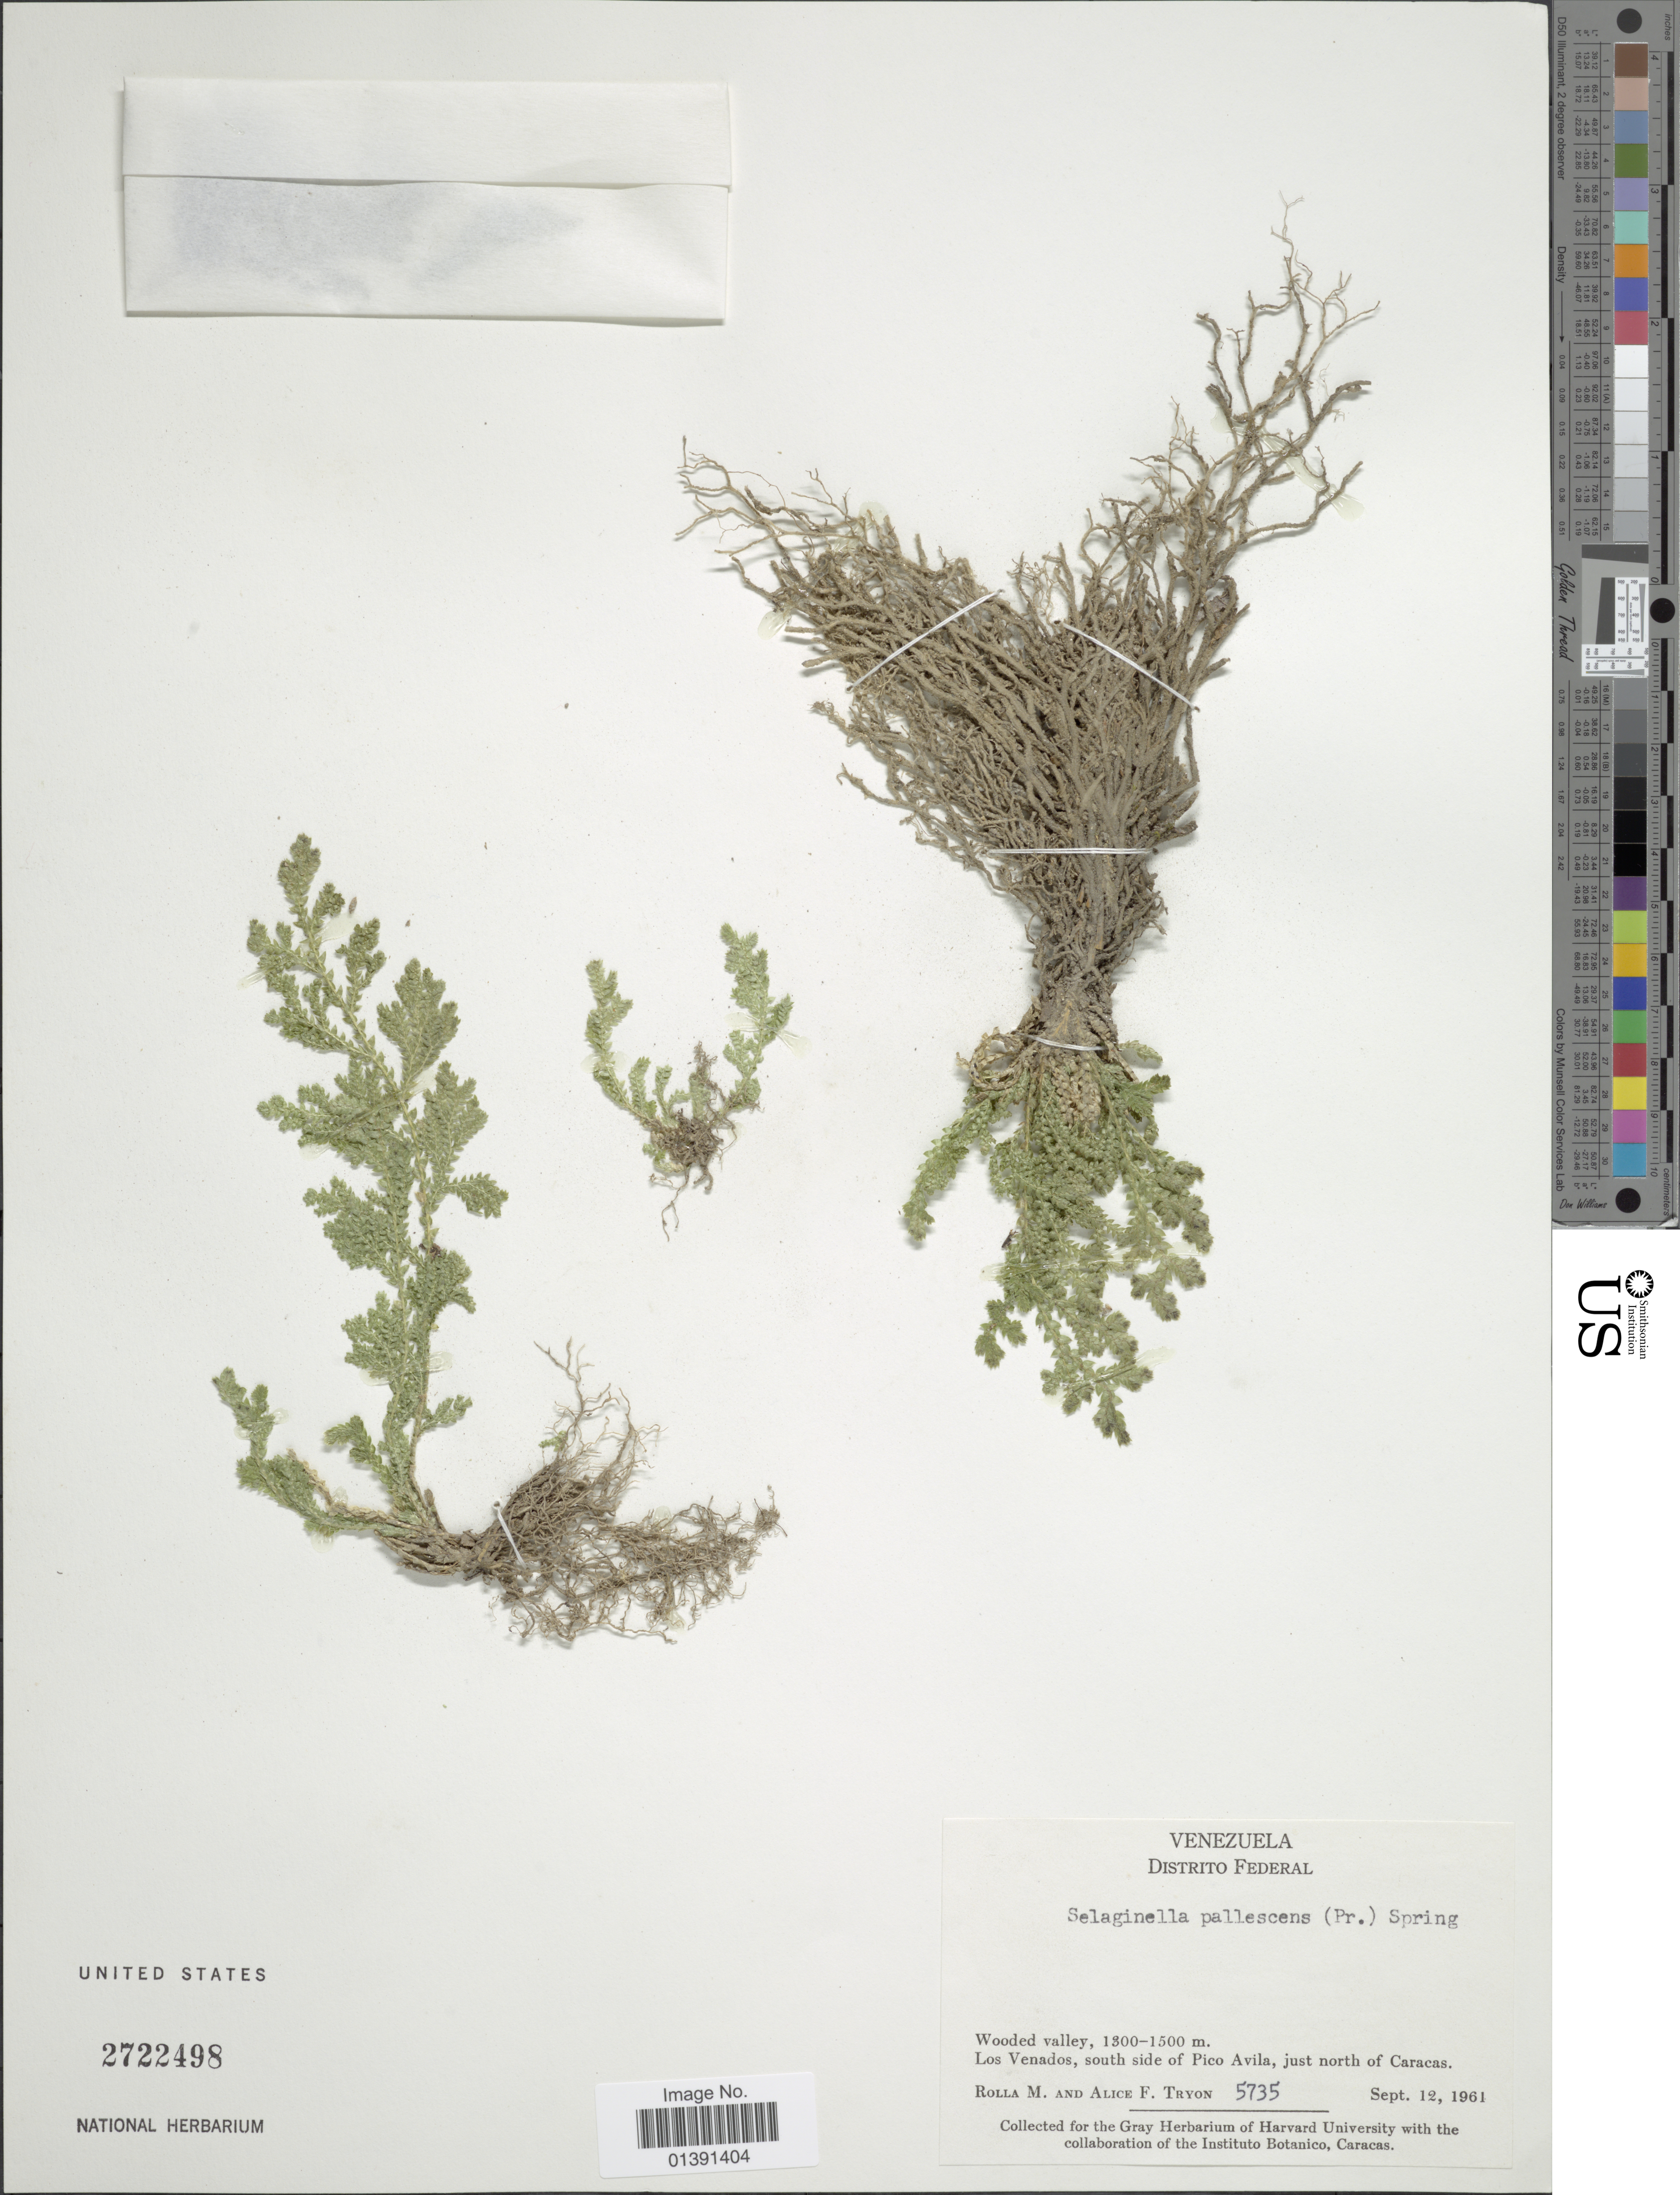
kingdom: Plantae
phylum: Tracheophyta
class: Lycopodiopsida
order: Selaginellales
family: Selaginellaceae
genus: Selaginella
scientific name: Selaginella pallescens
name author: (C. Presl) Spring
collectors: R. M. Tryon & A. F. Tryon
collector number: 5735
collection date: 1961-09-12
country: Venezuela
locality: Distrito Federal, Los Venados, south side of Pico Avila, just north of Caracas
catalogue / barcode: US 2722498